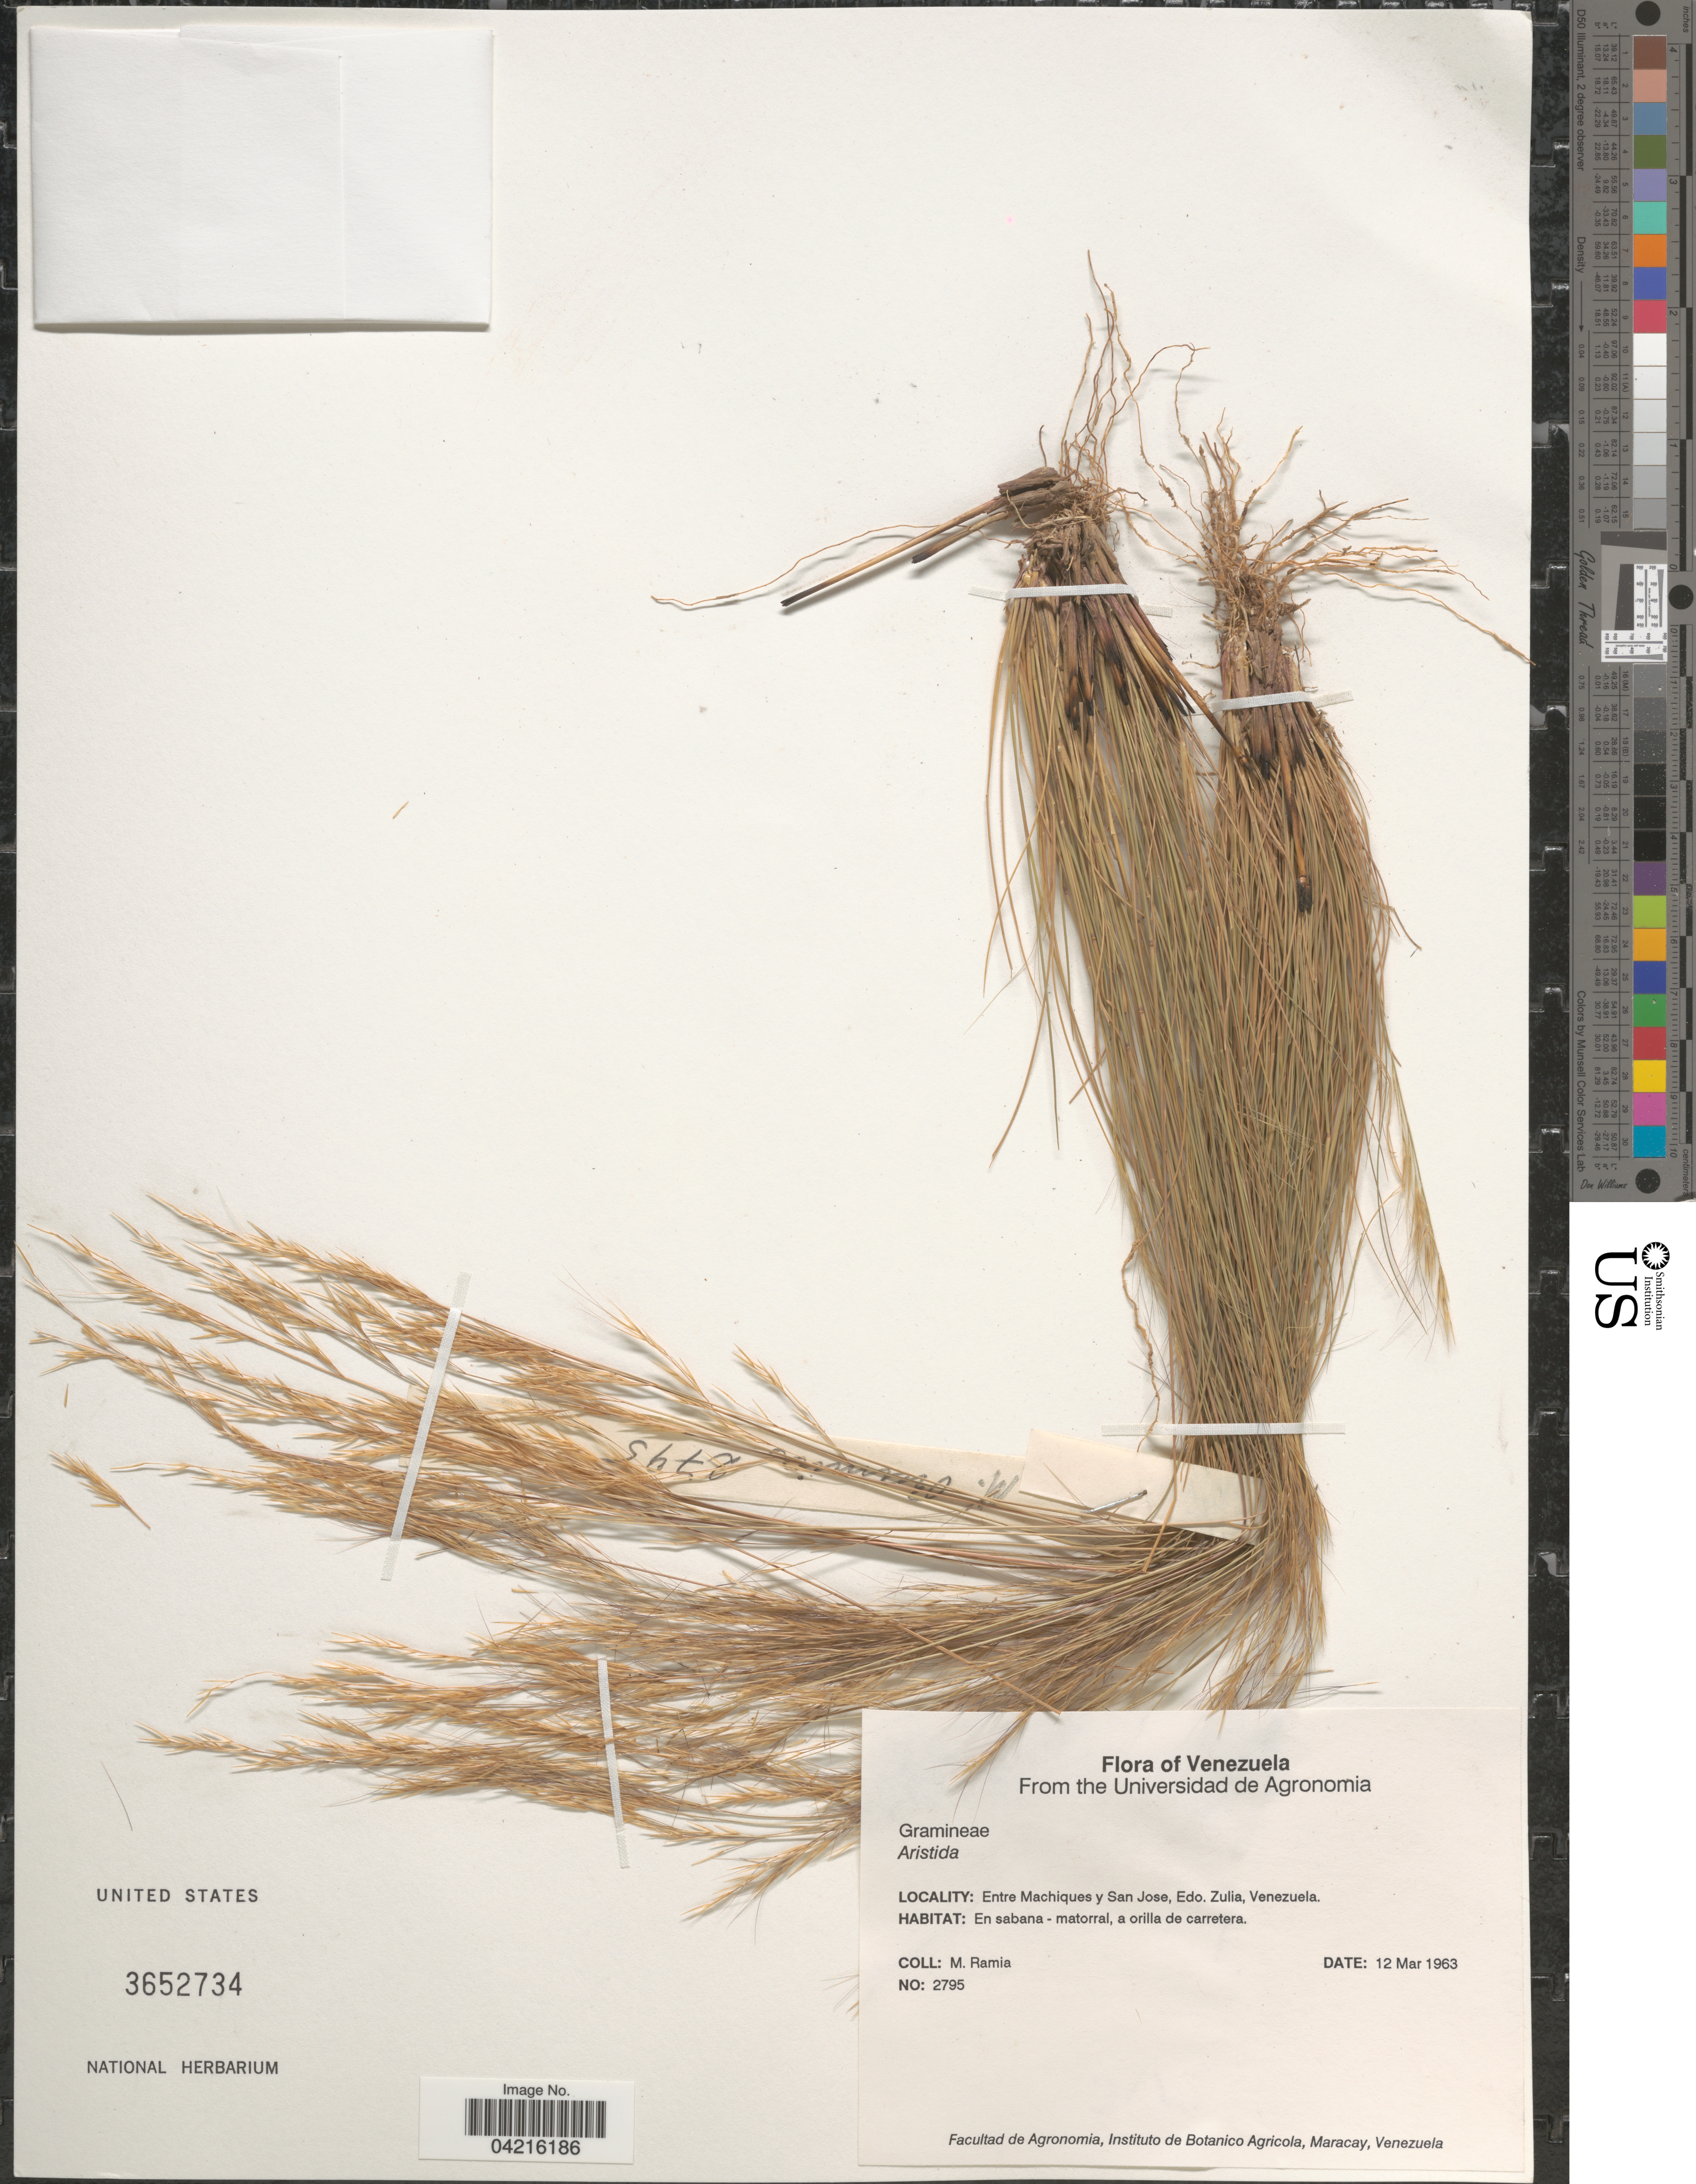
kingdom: Plantae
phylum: Tracheophyta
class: Liliopsida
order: Poales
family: Poaceae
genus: Aristida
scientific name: Aristida sp.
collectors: M. Ramia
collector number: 2795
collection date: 1963-03-12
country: Venezuela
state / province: Zulia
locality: Entre Machiques y San Jose.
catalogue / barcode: US 3652734